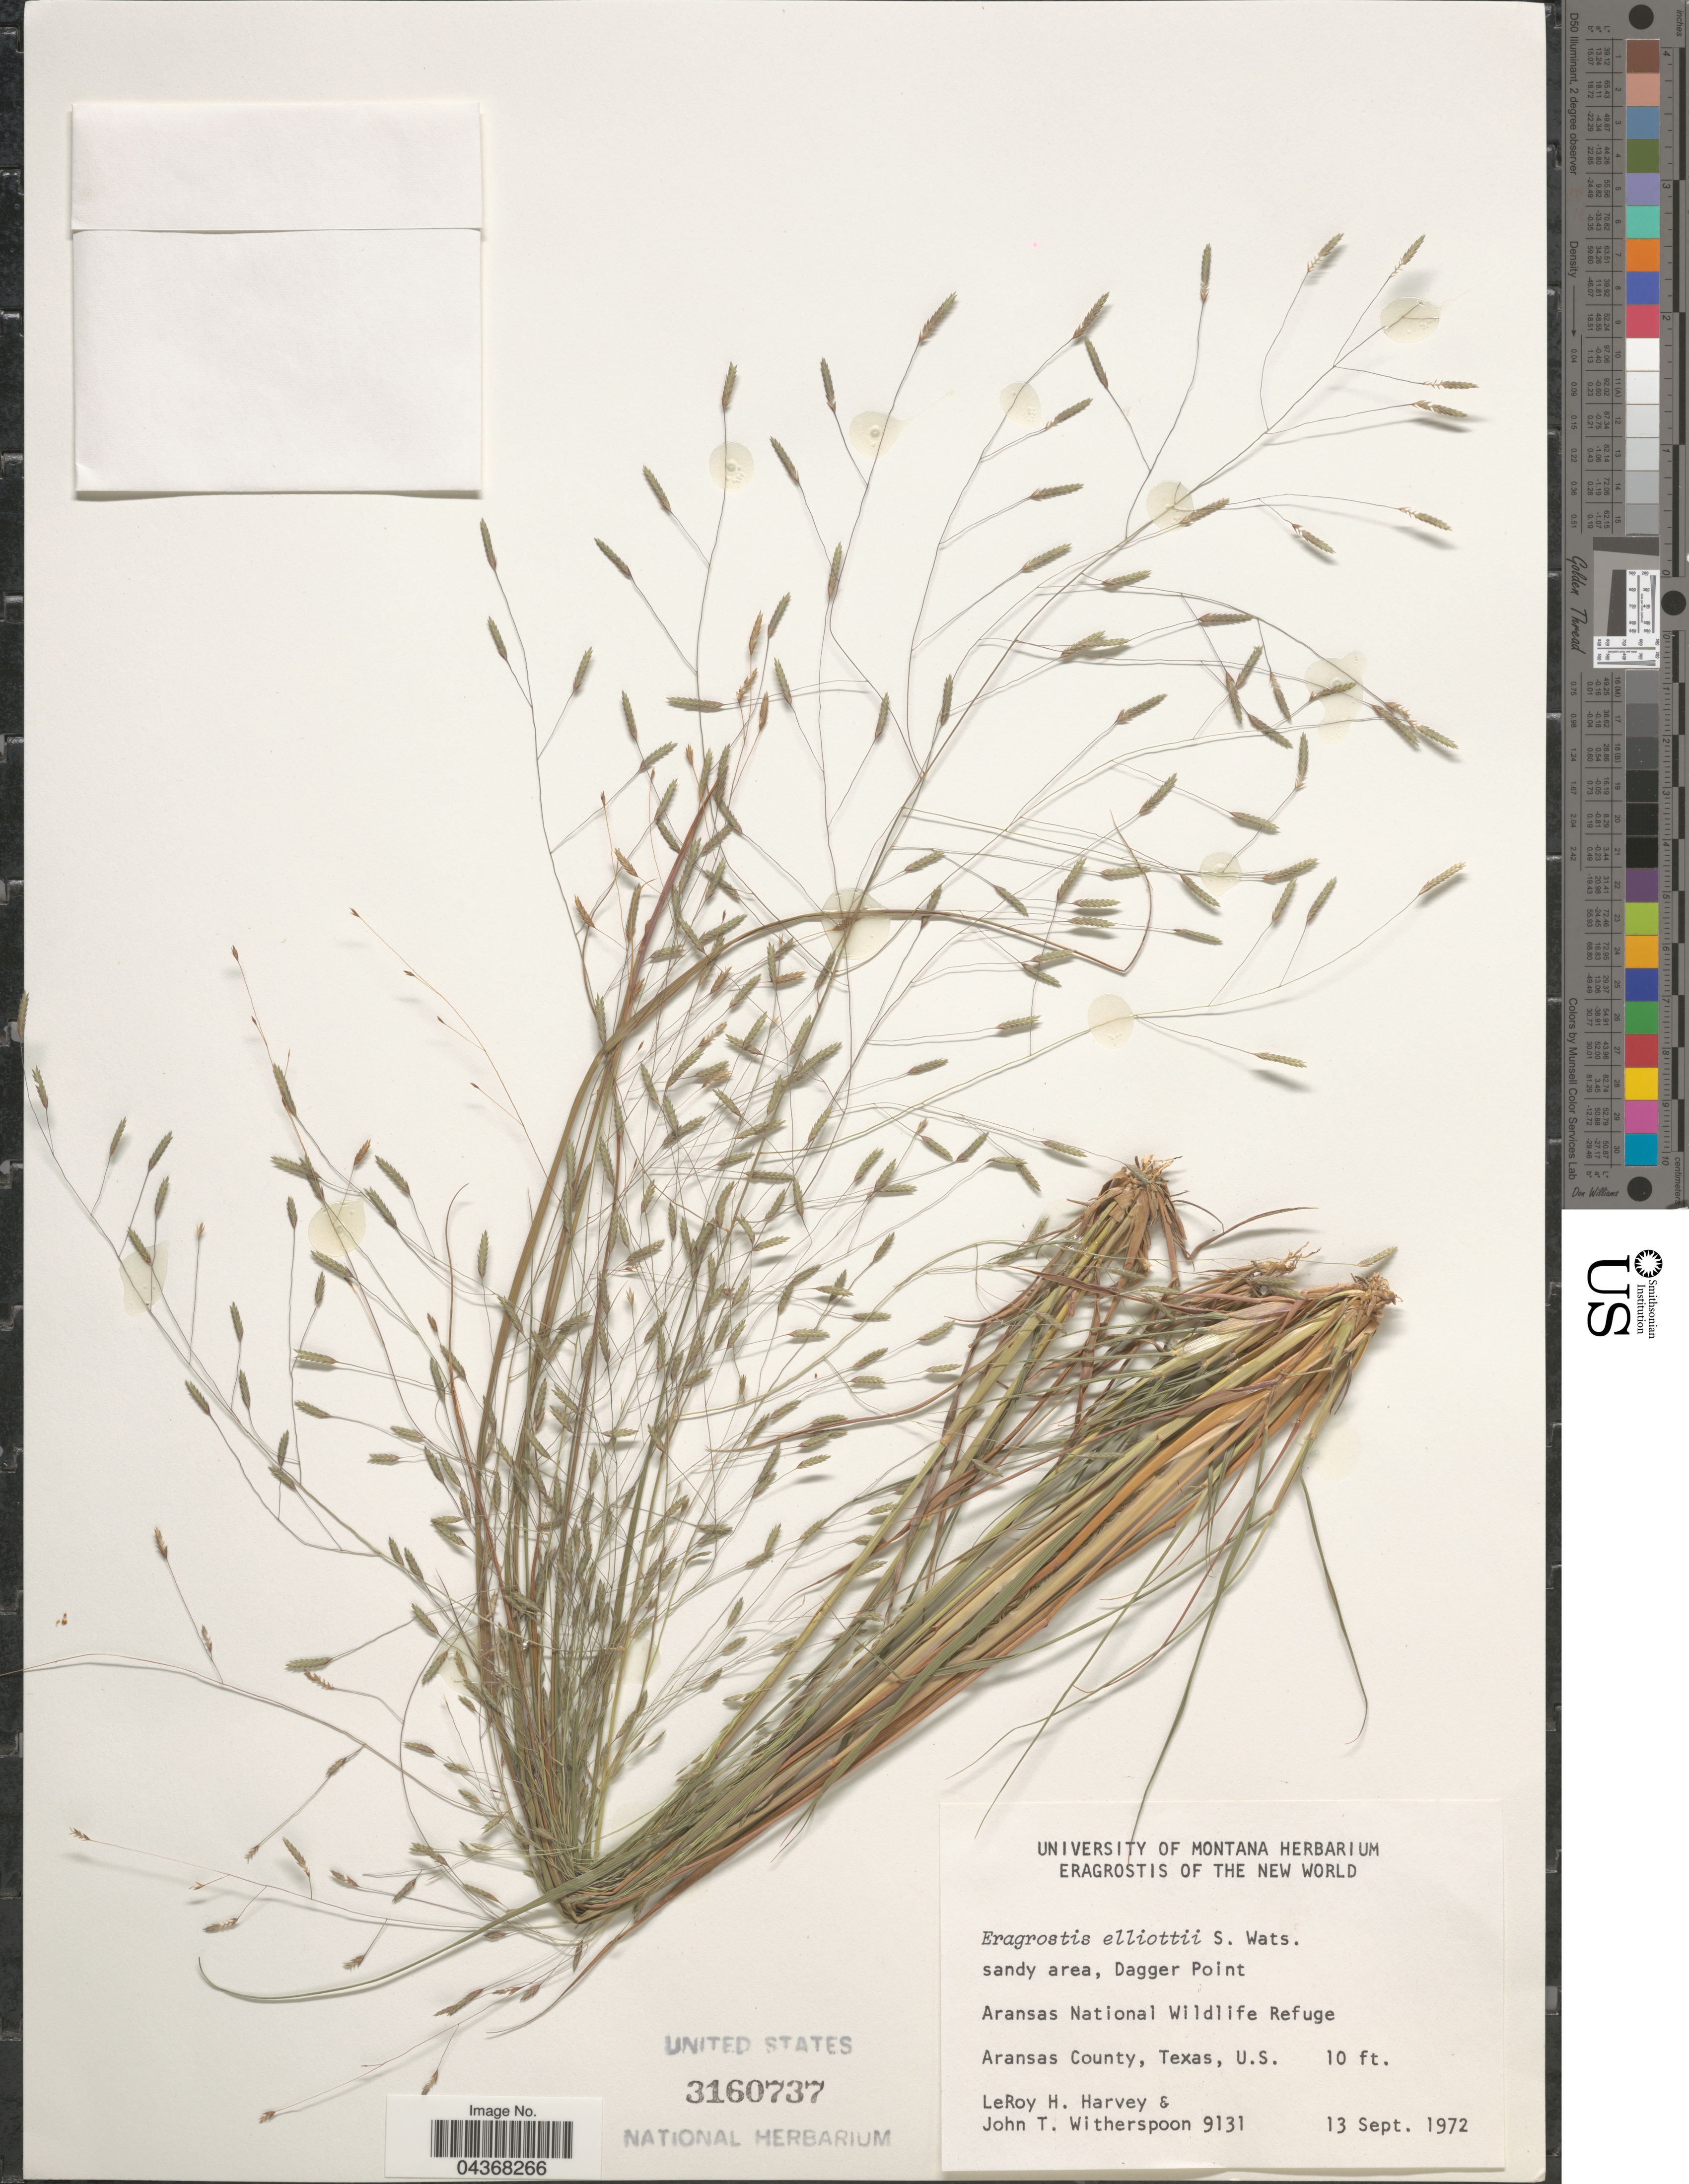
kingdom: Plantae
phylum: Tracheophyta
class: Liliopsida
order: Poales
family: Poaceae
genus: Eragrostis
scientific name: Eragrostis elliottii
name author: S. Watson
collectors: L. H. Harvey & J. Witherspoon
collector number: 9131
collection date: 1972-09-13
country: United States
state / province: Texas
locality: Sandy area, Dagger Point. Aransas National Wildlife Refuge. Aransas County.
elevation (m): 3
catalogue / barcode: US 3160737